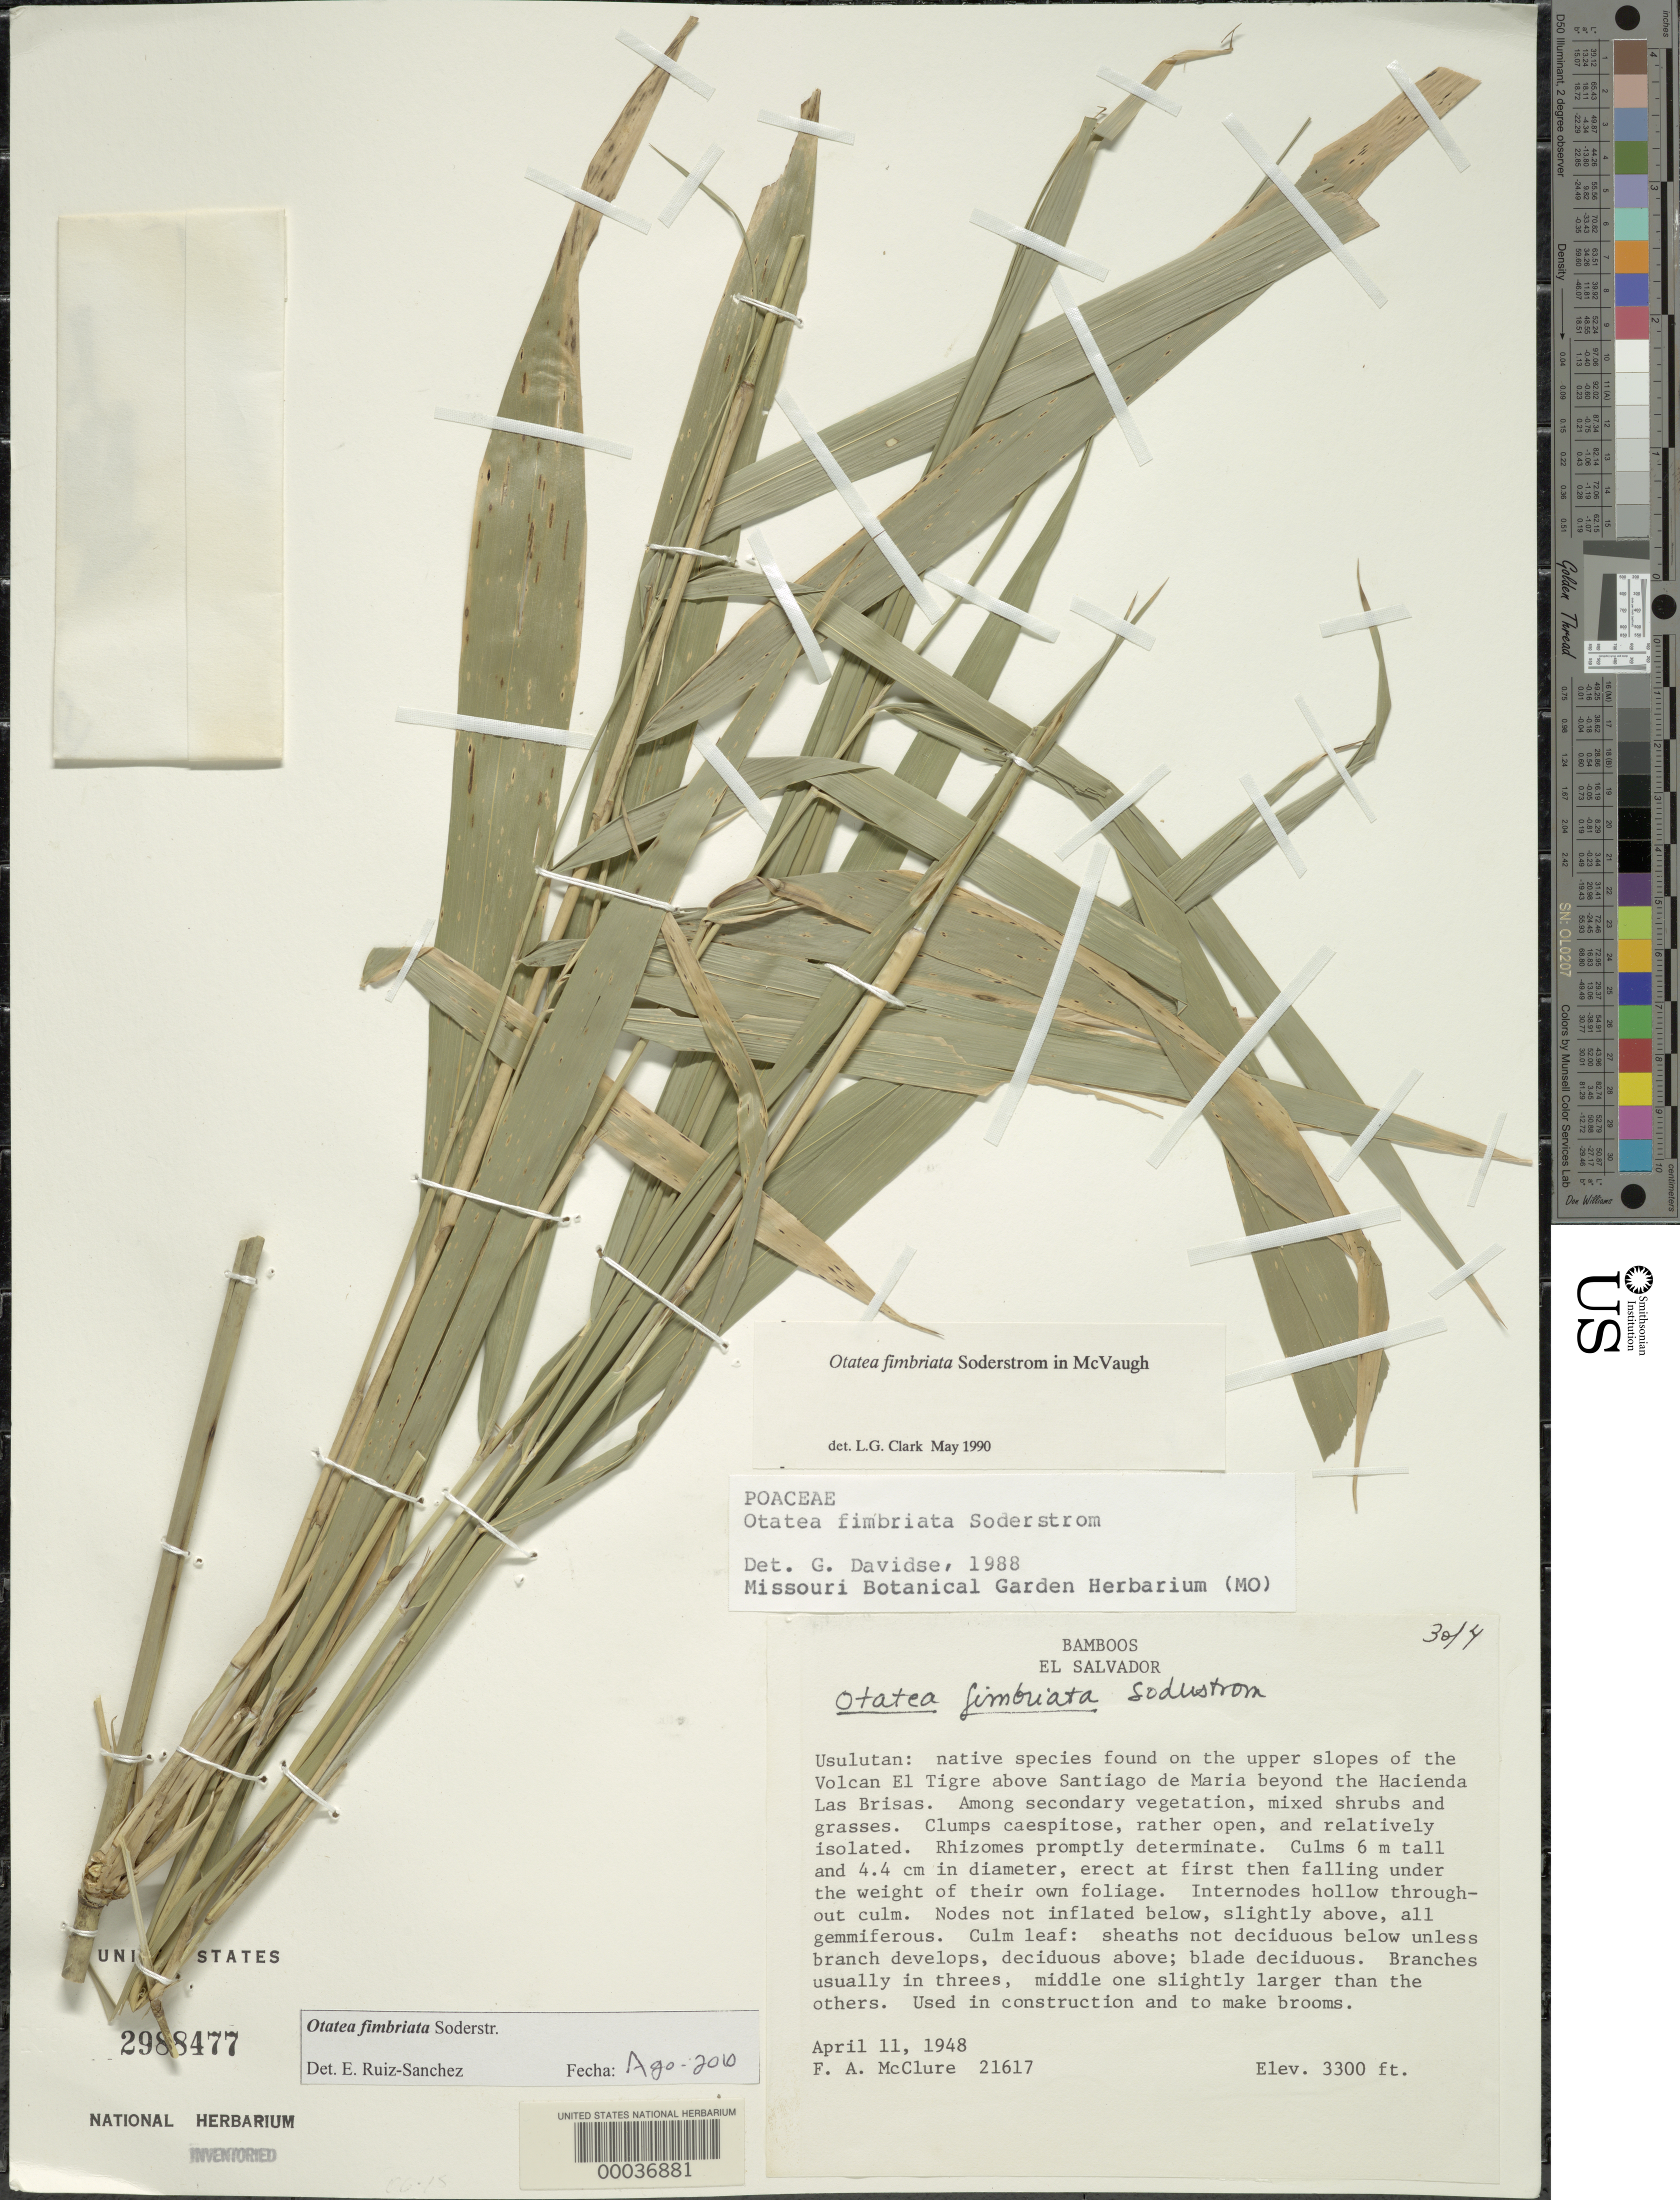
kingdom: Plantae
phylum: Tracheophyta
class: Liliopsida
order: Poales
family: Poaceae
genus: Otatea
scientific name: Otatea fimbriata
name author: Soderstr. in McVaugh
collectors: F. A. McClure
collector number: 21617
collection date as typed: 11 Apr 1948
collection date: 1948-04-11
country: El Salvador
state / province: Usulután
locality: Volcan el tigre, santiago de maria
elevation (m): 1007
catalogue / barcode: US 2988477